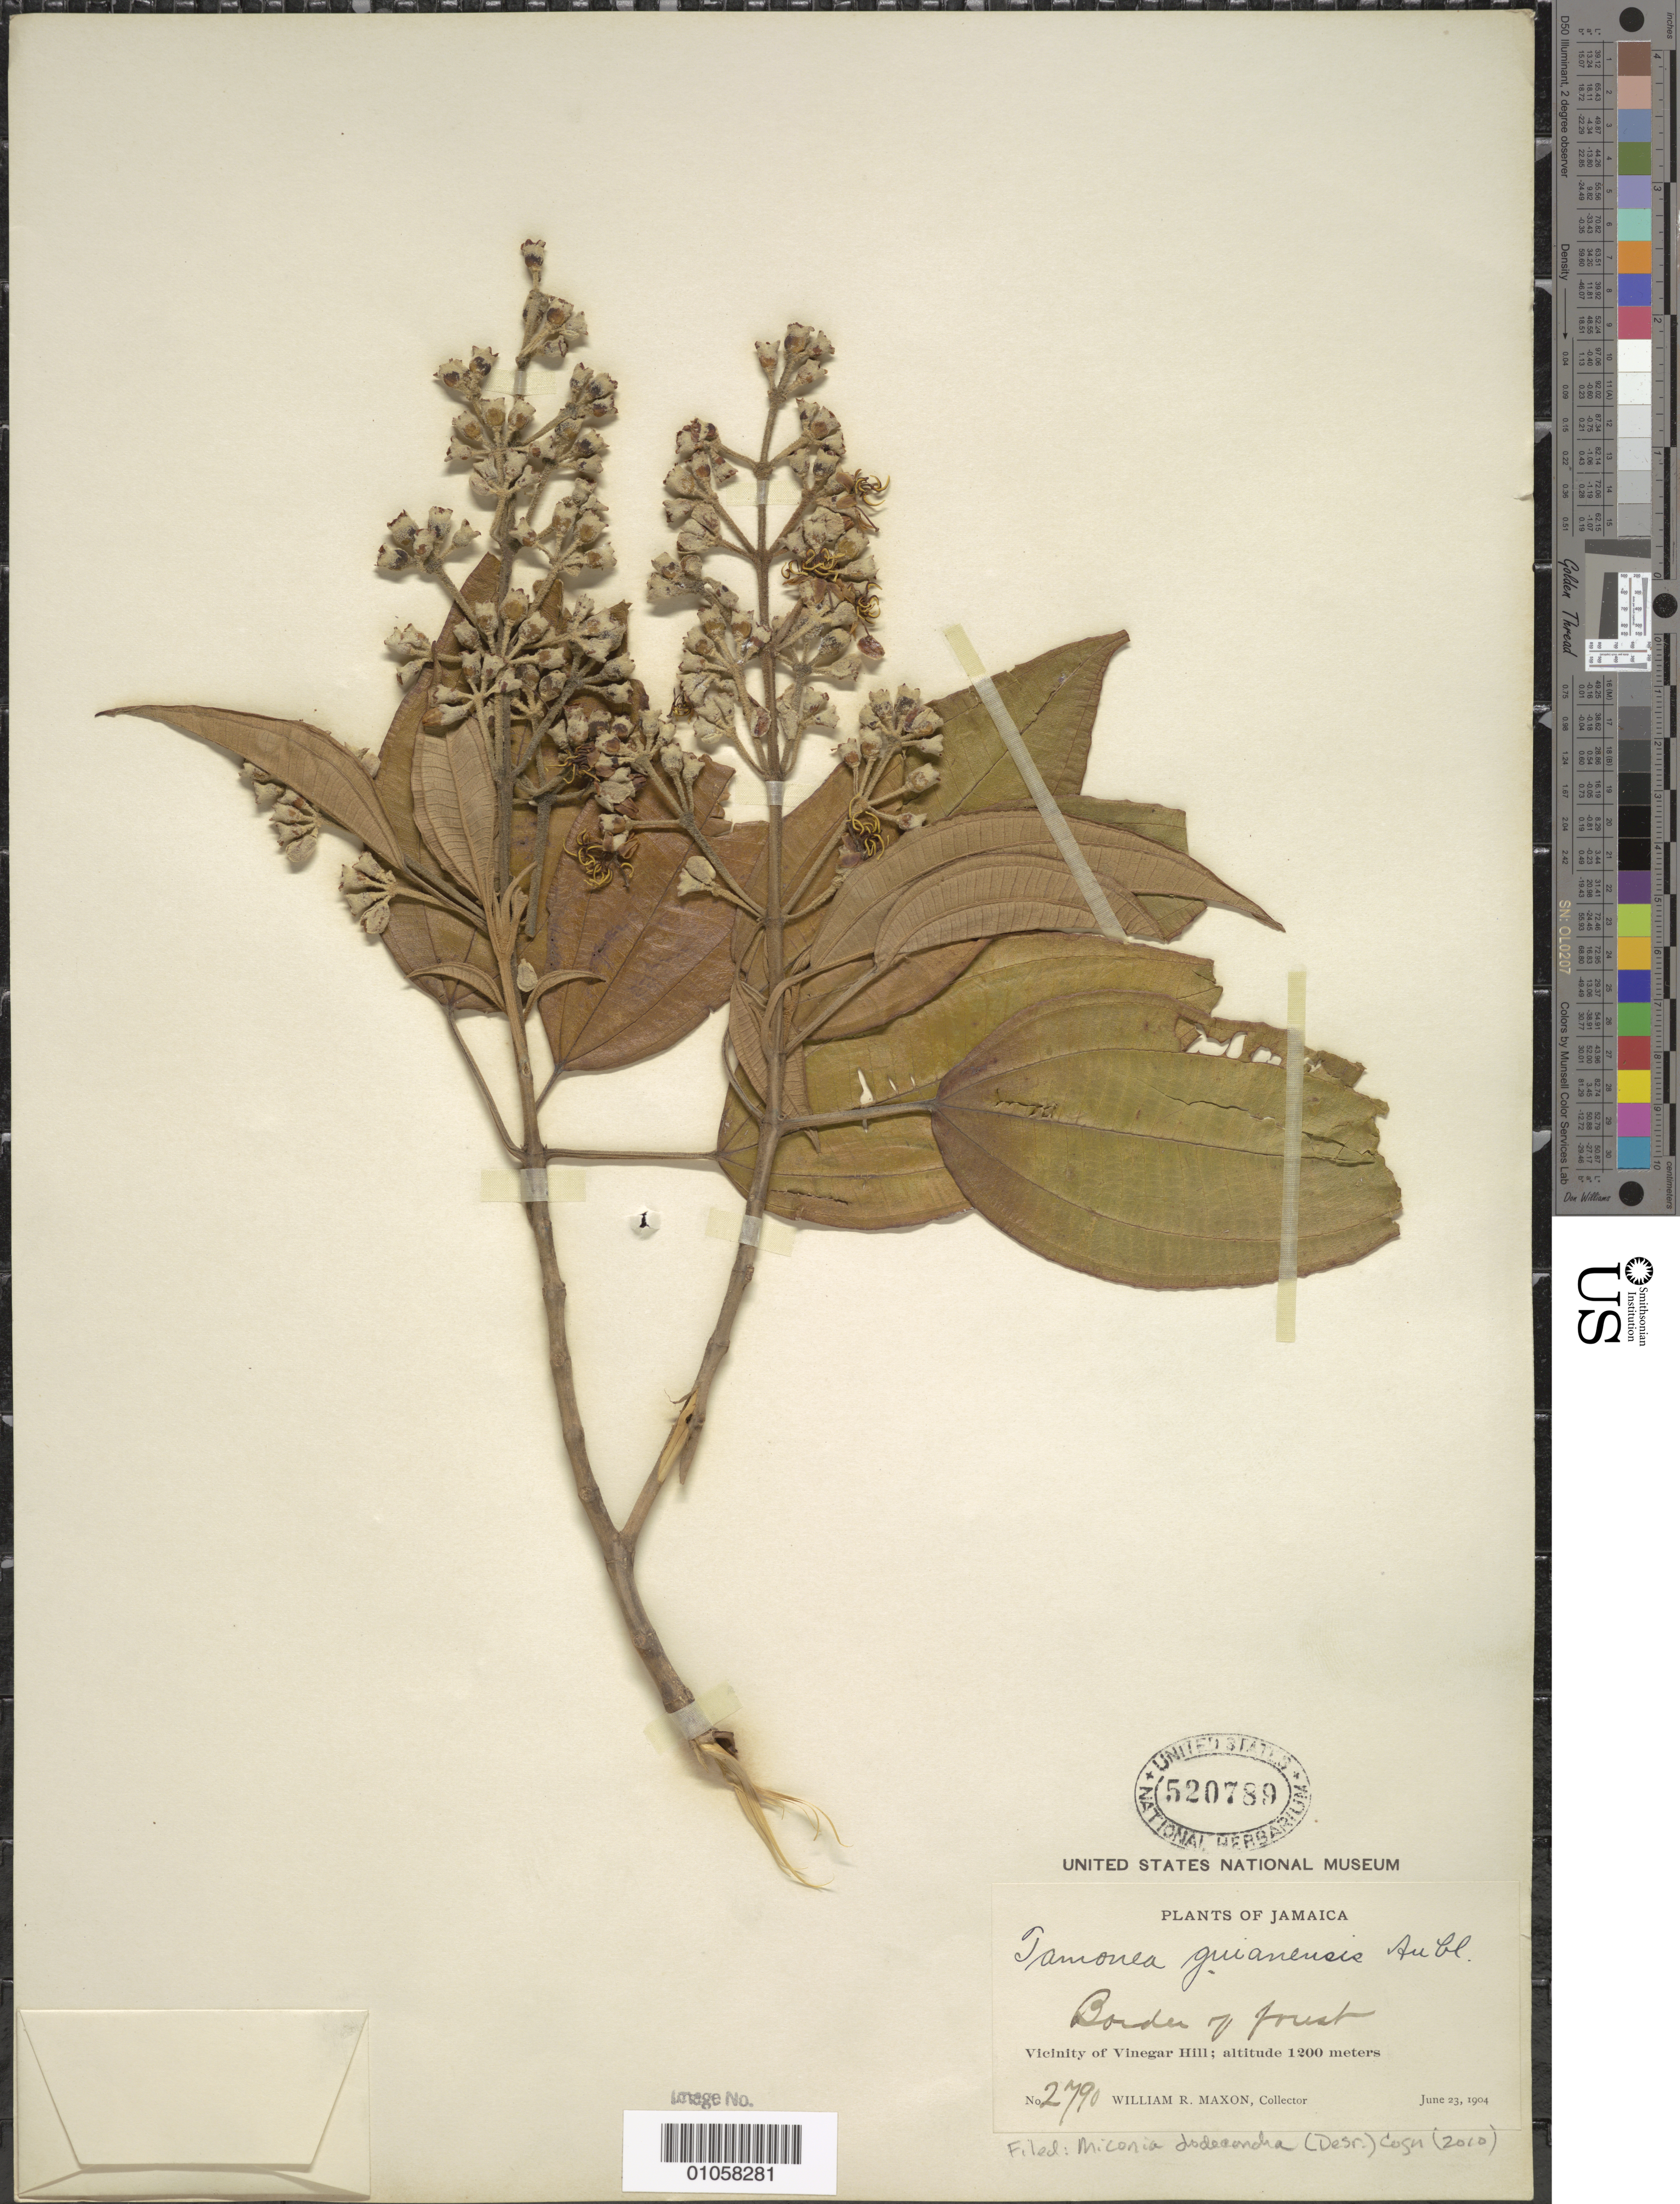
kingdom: Plantae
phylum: Tracheophyta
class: Magnoliopsida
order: Myrtales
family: Melastomataceae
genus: Miconia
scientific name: Miconia dodecandra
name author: Cogn.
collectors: W. R. Maxon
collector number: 2790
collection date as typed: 23 Jun 1904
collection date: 1904-06-23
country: Jamaica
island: Jamaica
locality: Vinegar Hill, vicinity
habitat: Border of forest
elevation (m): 1200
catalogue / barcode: US 520789